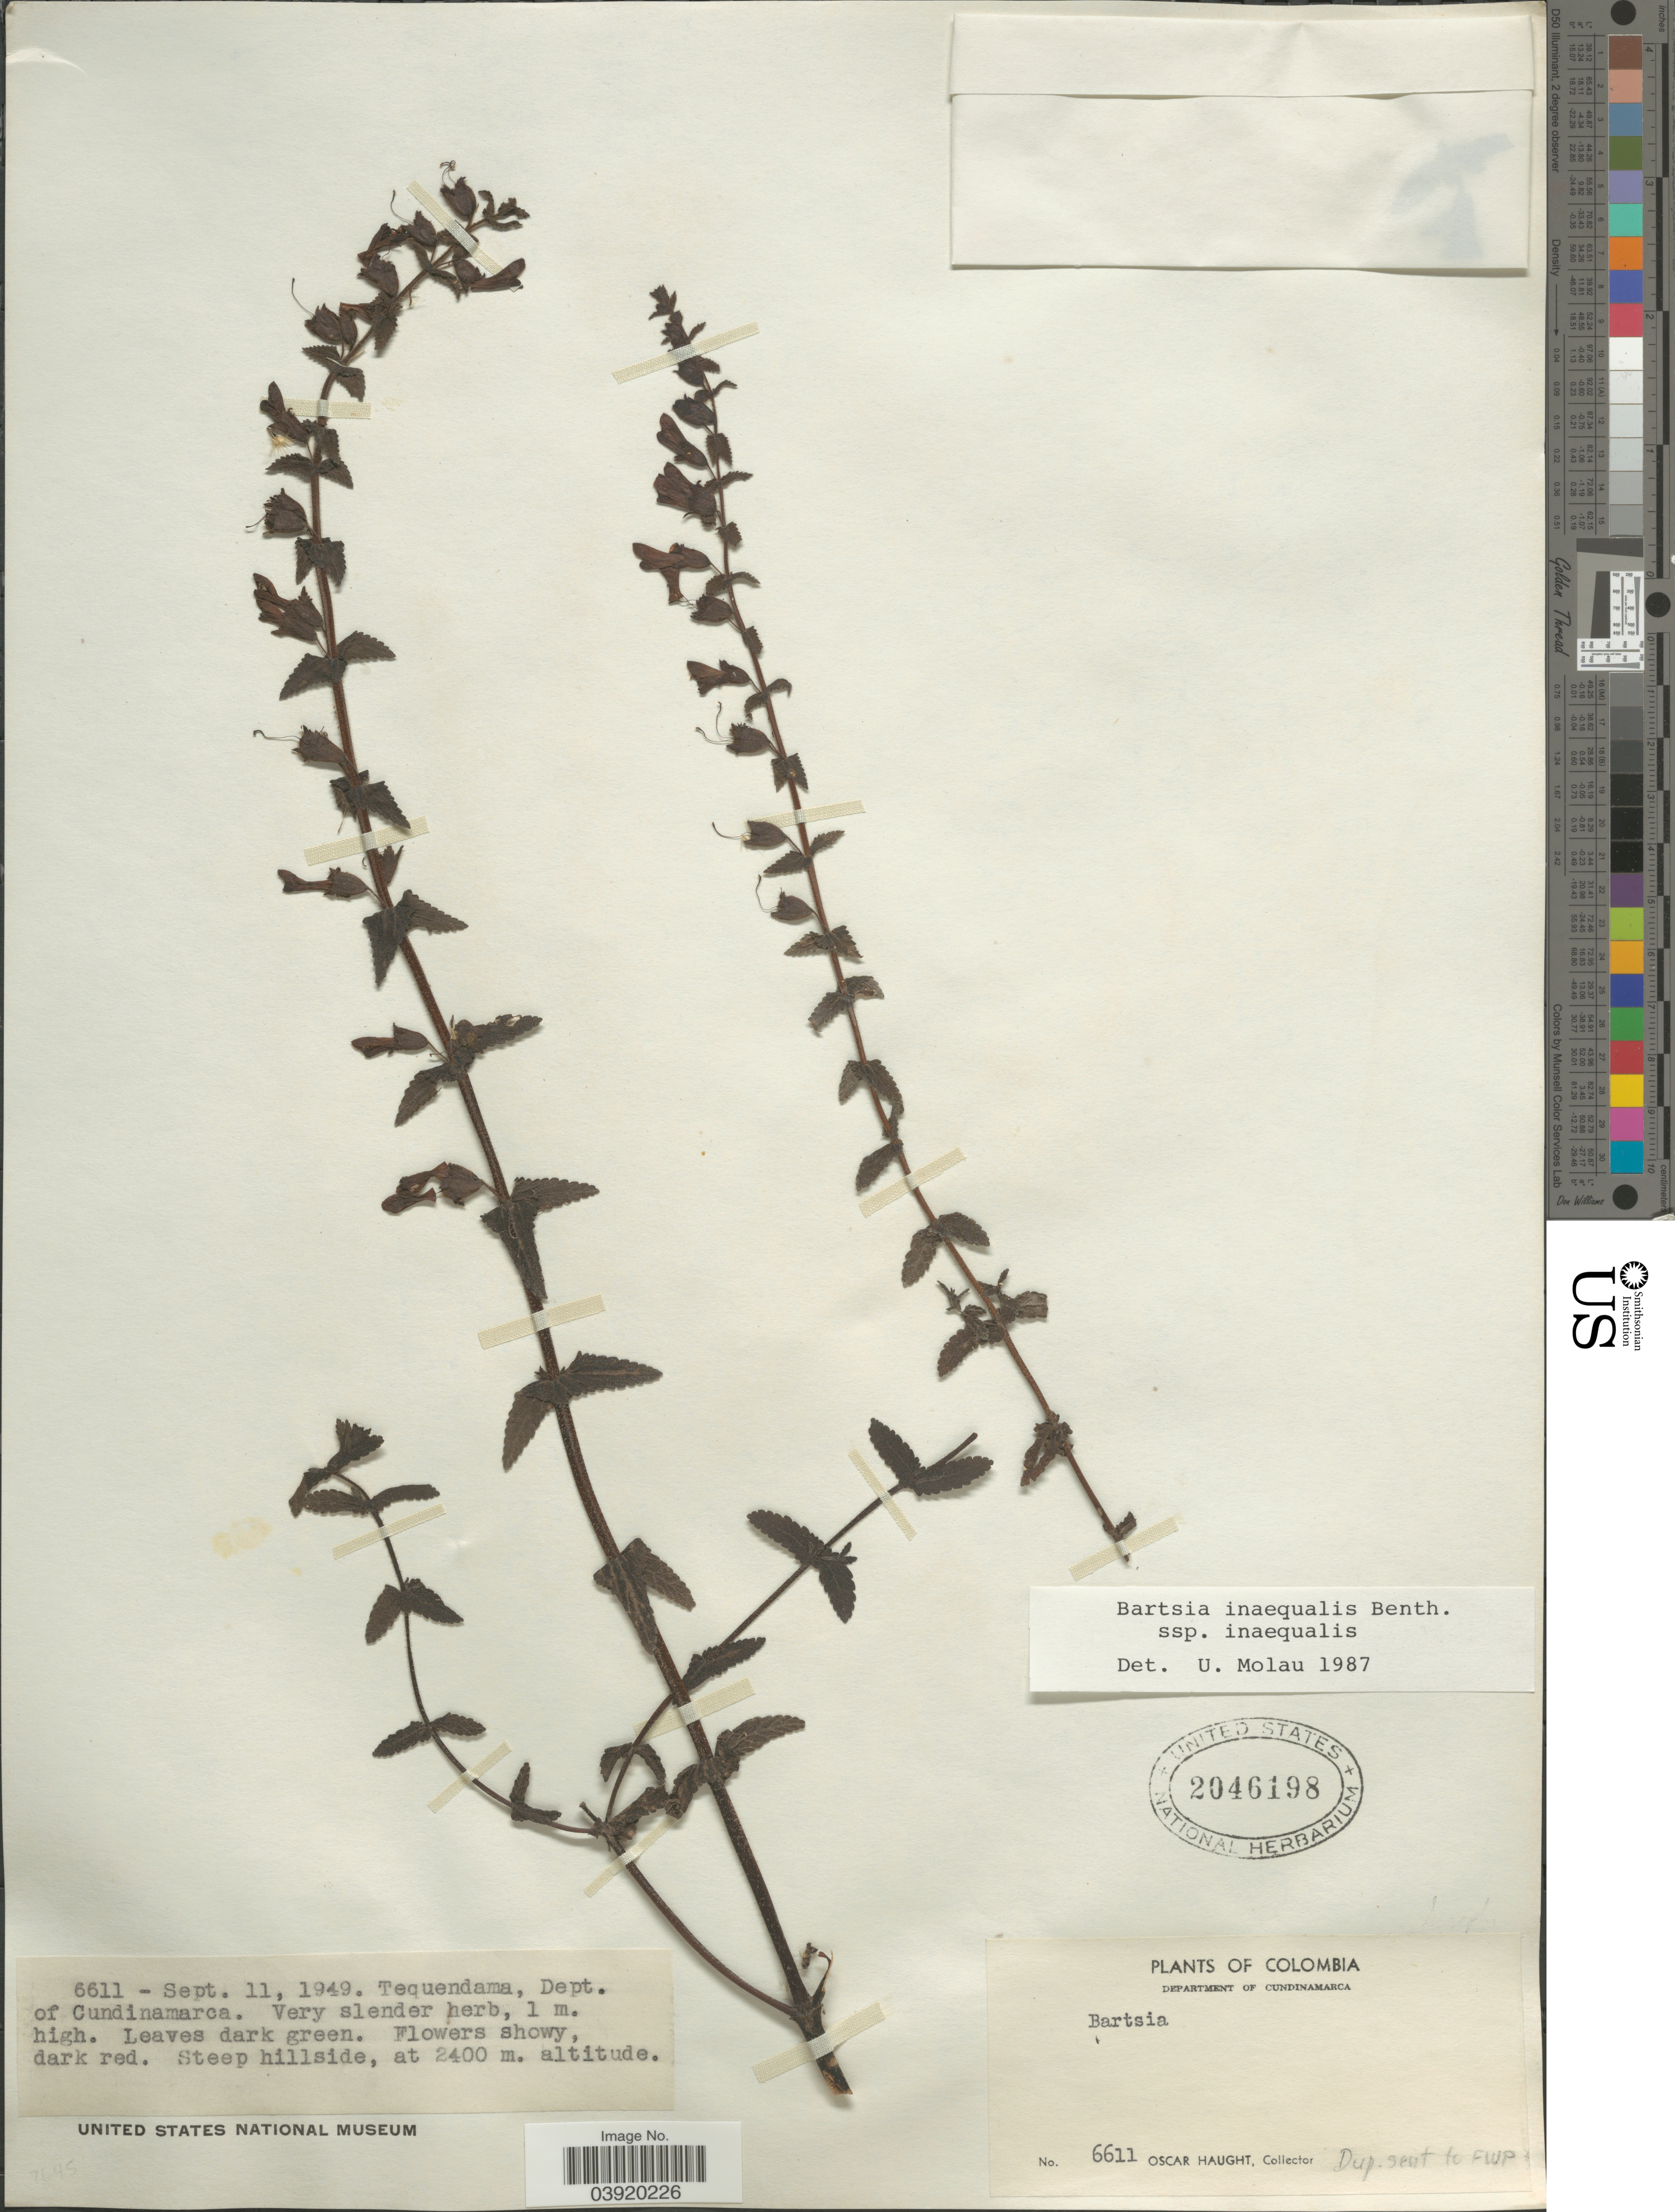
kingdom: Plantae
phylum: Tracheophyta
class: Magnoliopsida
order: Lamiales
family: Orobanchaceae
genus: Bartsia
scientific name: Bartsia inaequalis subsp. inaequalis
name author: Benth.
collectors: O. L. Haught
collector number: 6611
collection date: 1949-09-11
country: Colombia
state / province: Cundinamarca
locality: Tequendama, Department of Cundinamarca.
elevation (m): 2400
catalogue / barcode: US 2046198